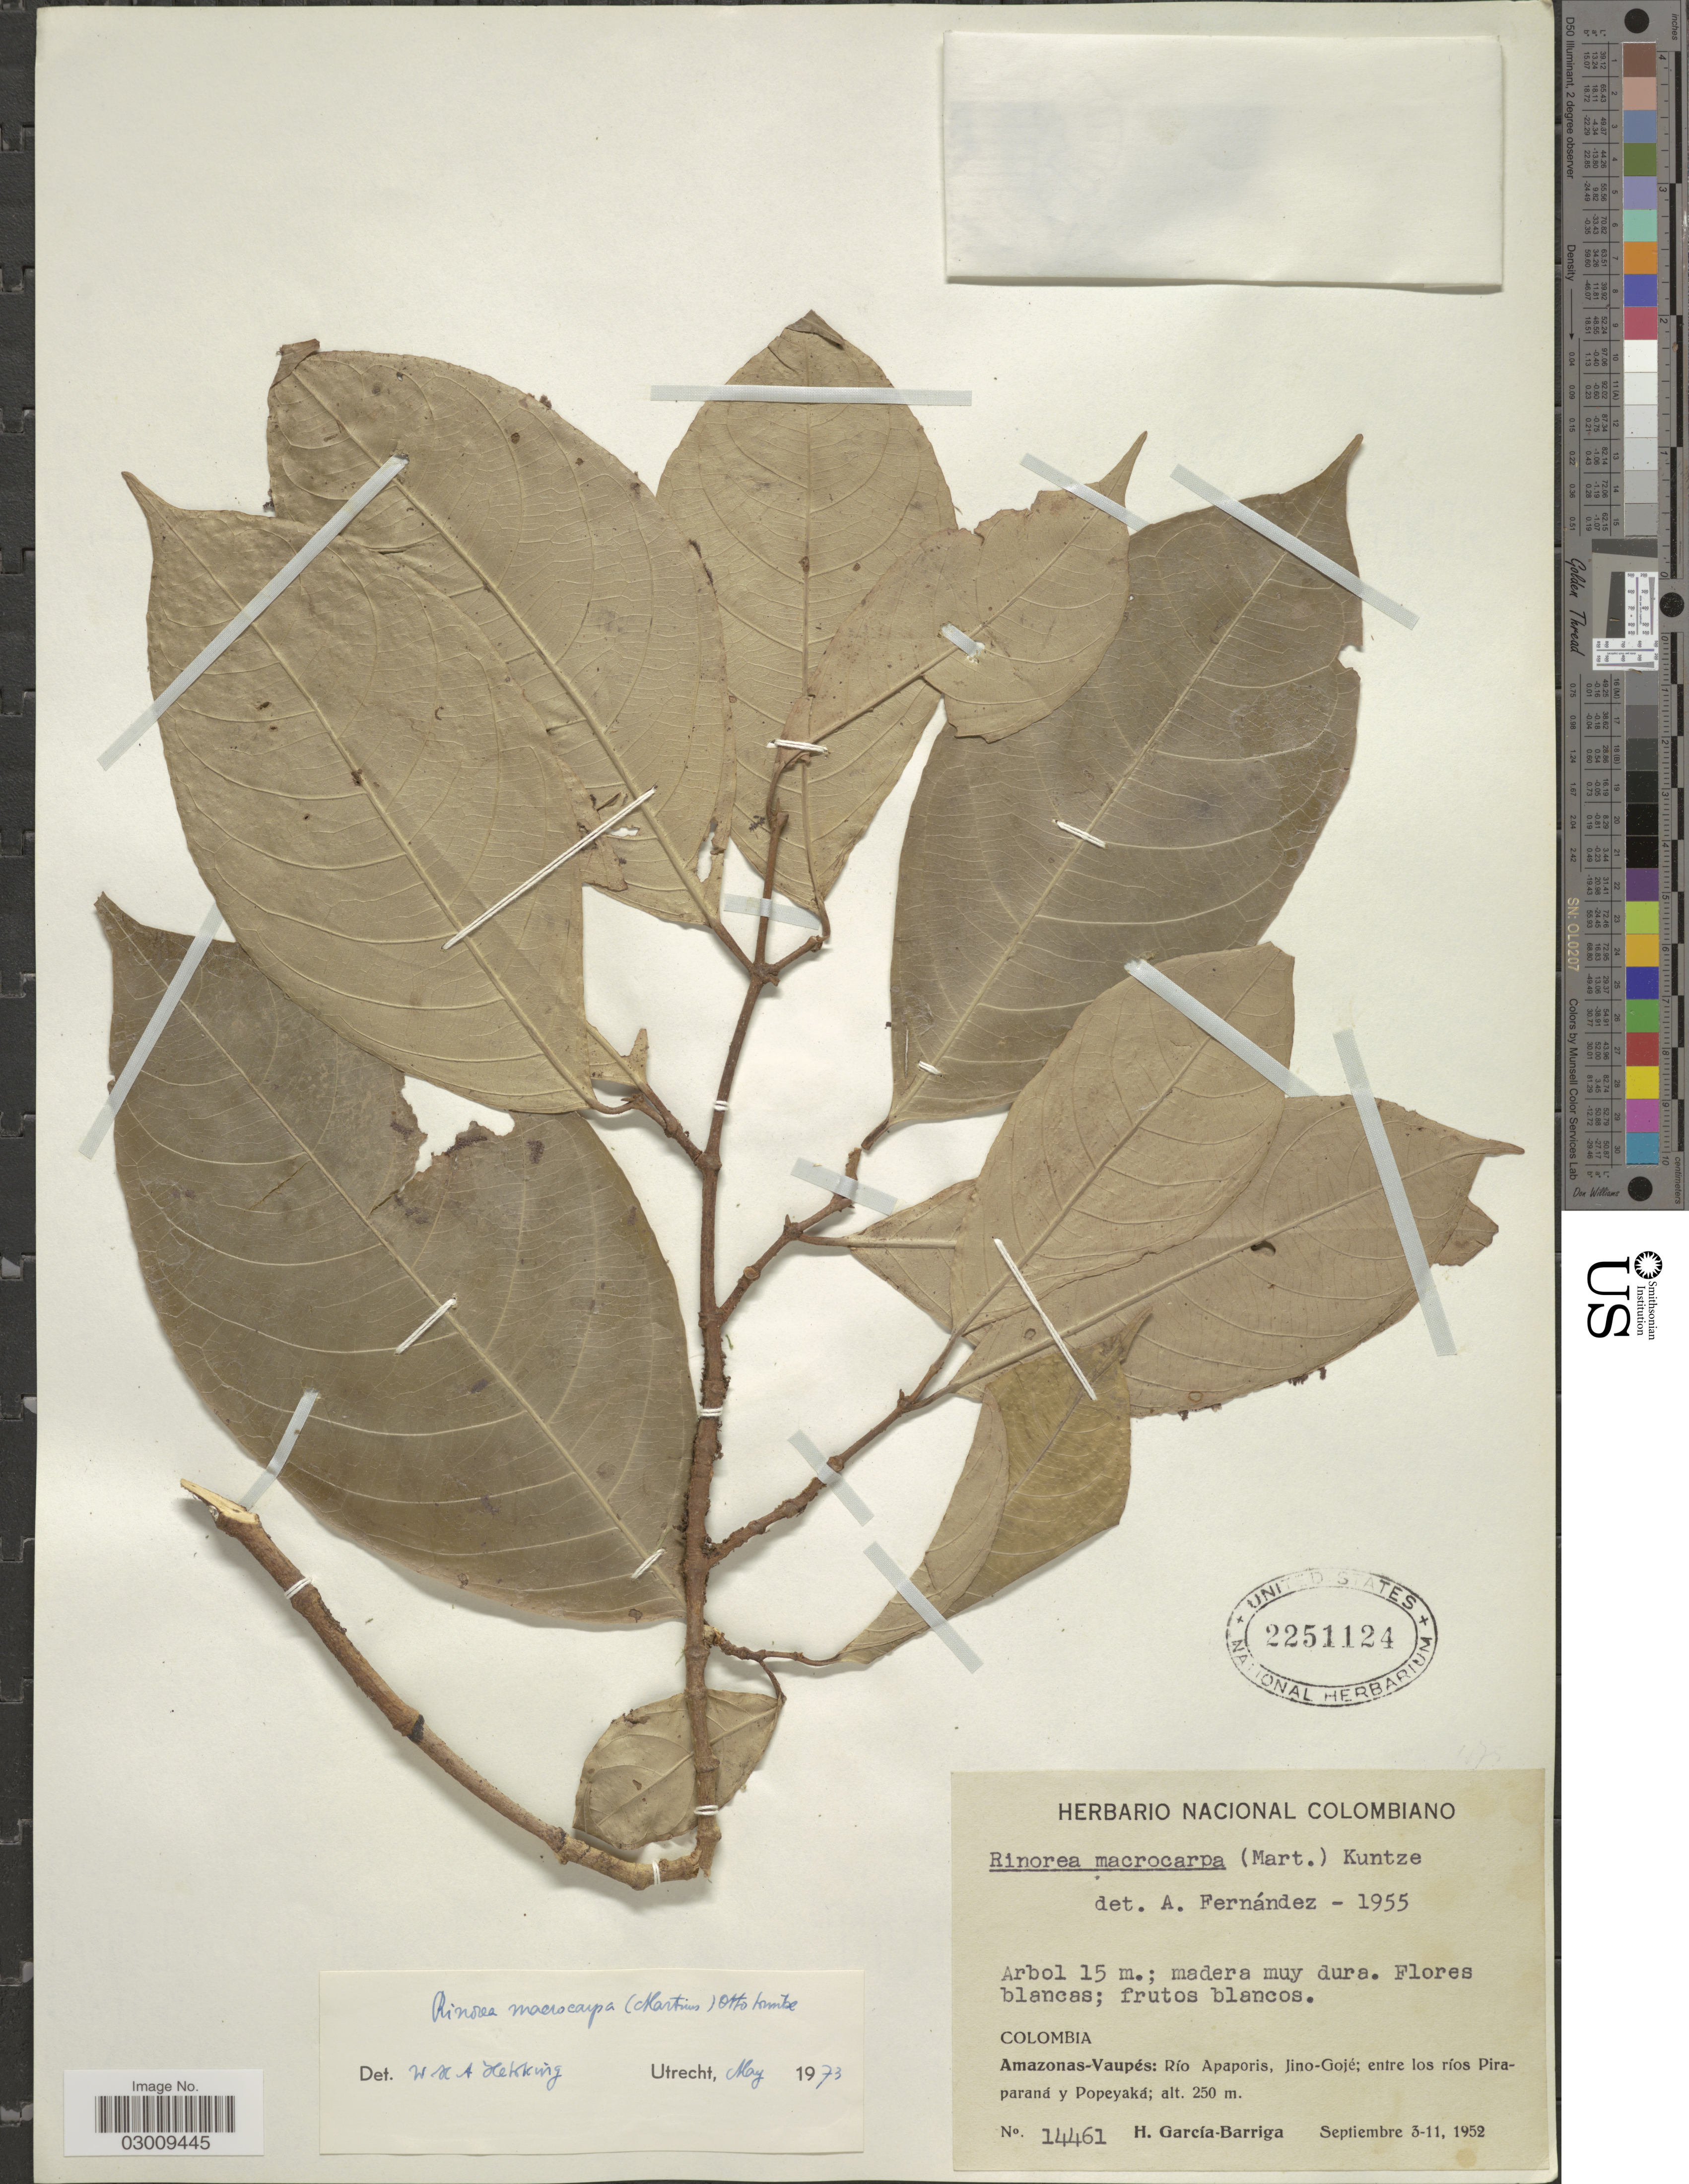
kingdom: Plantae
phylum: Tracheophyta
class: Magnoliopsida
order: Malpighiales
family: Violaceae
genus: Rinorea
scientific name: Rinorea macrocarpa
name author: (Mart. ex Eichler) Kuntze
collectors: H. García Barriga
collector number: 14461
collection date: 1952-09-03/1952-09-11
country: Colombia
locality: Amazonas-Vaupés: Río Apaporis, Jino-Gojé; entre los ríos Piraparaná y Popeyaká.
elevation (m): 250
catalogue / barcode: US 2251124